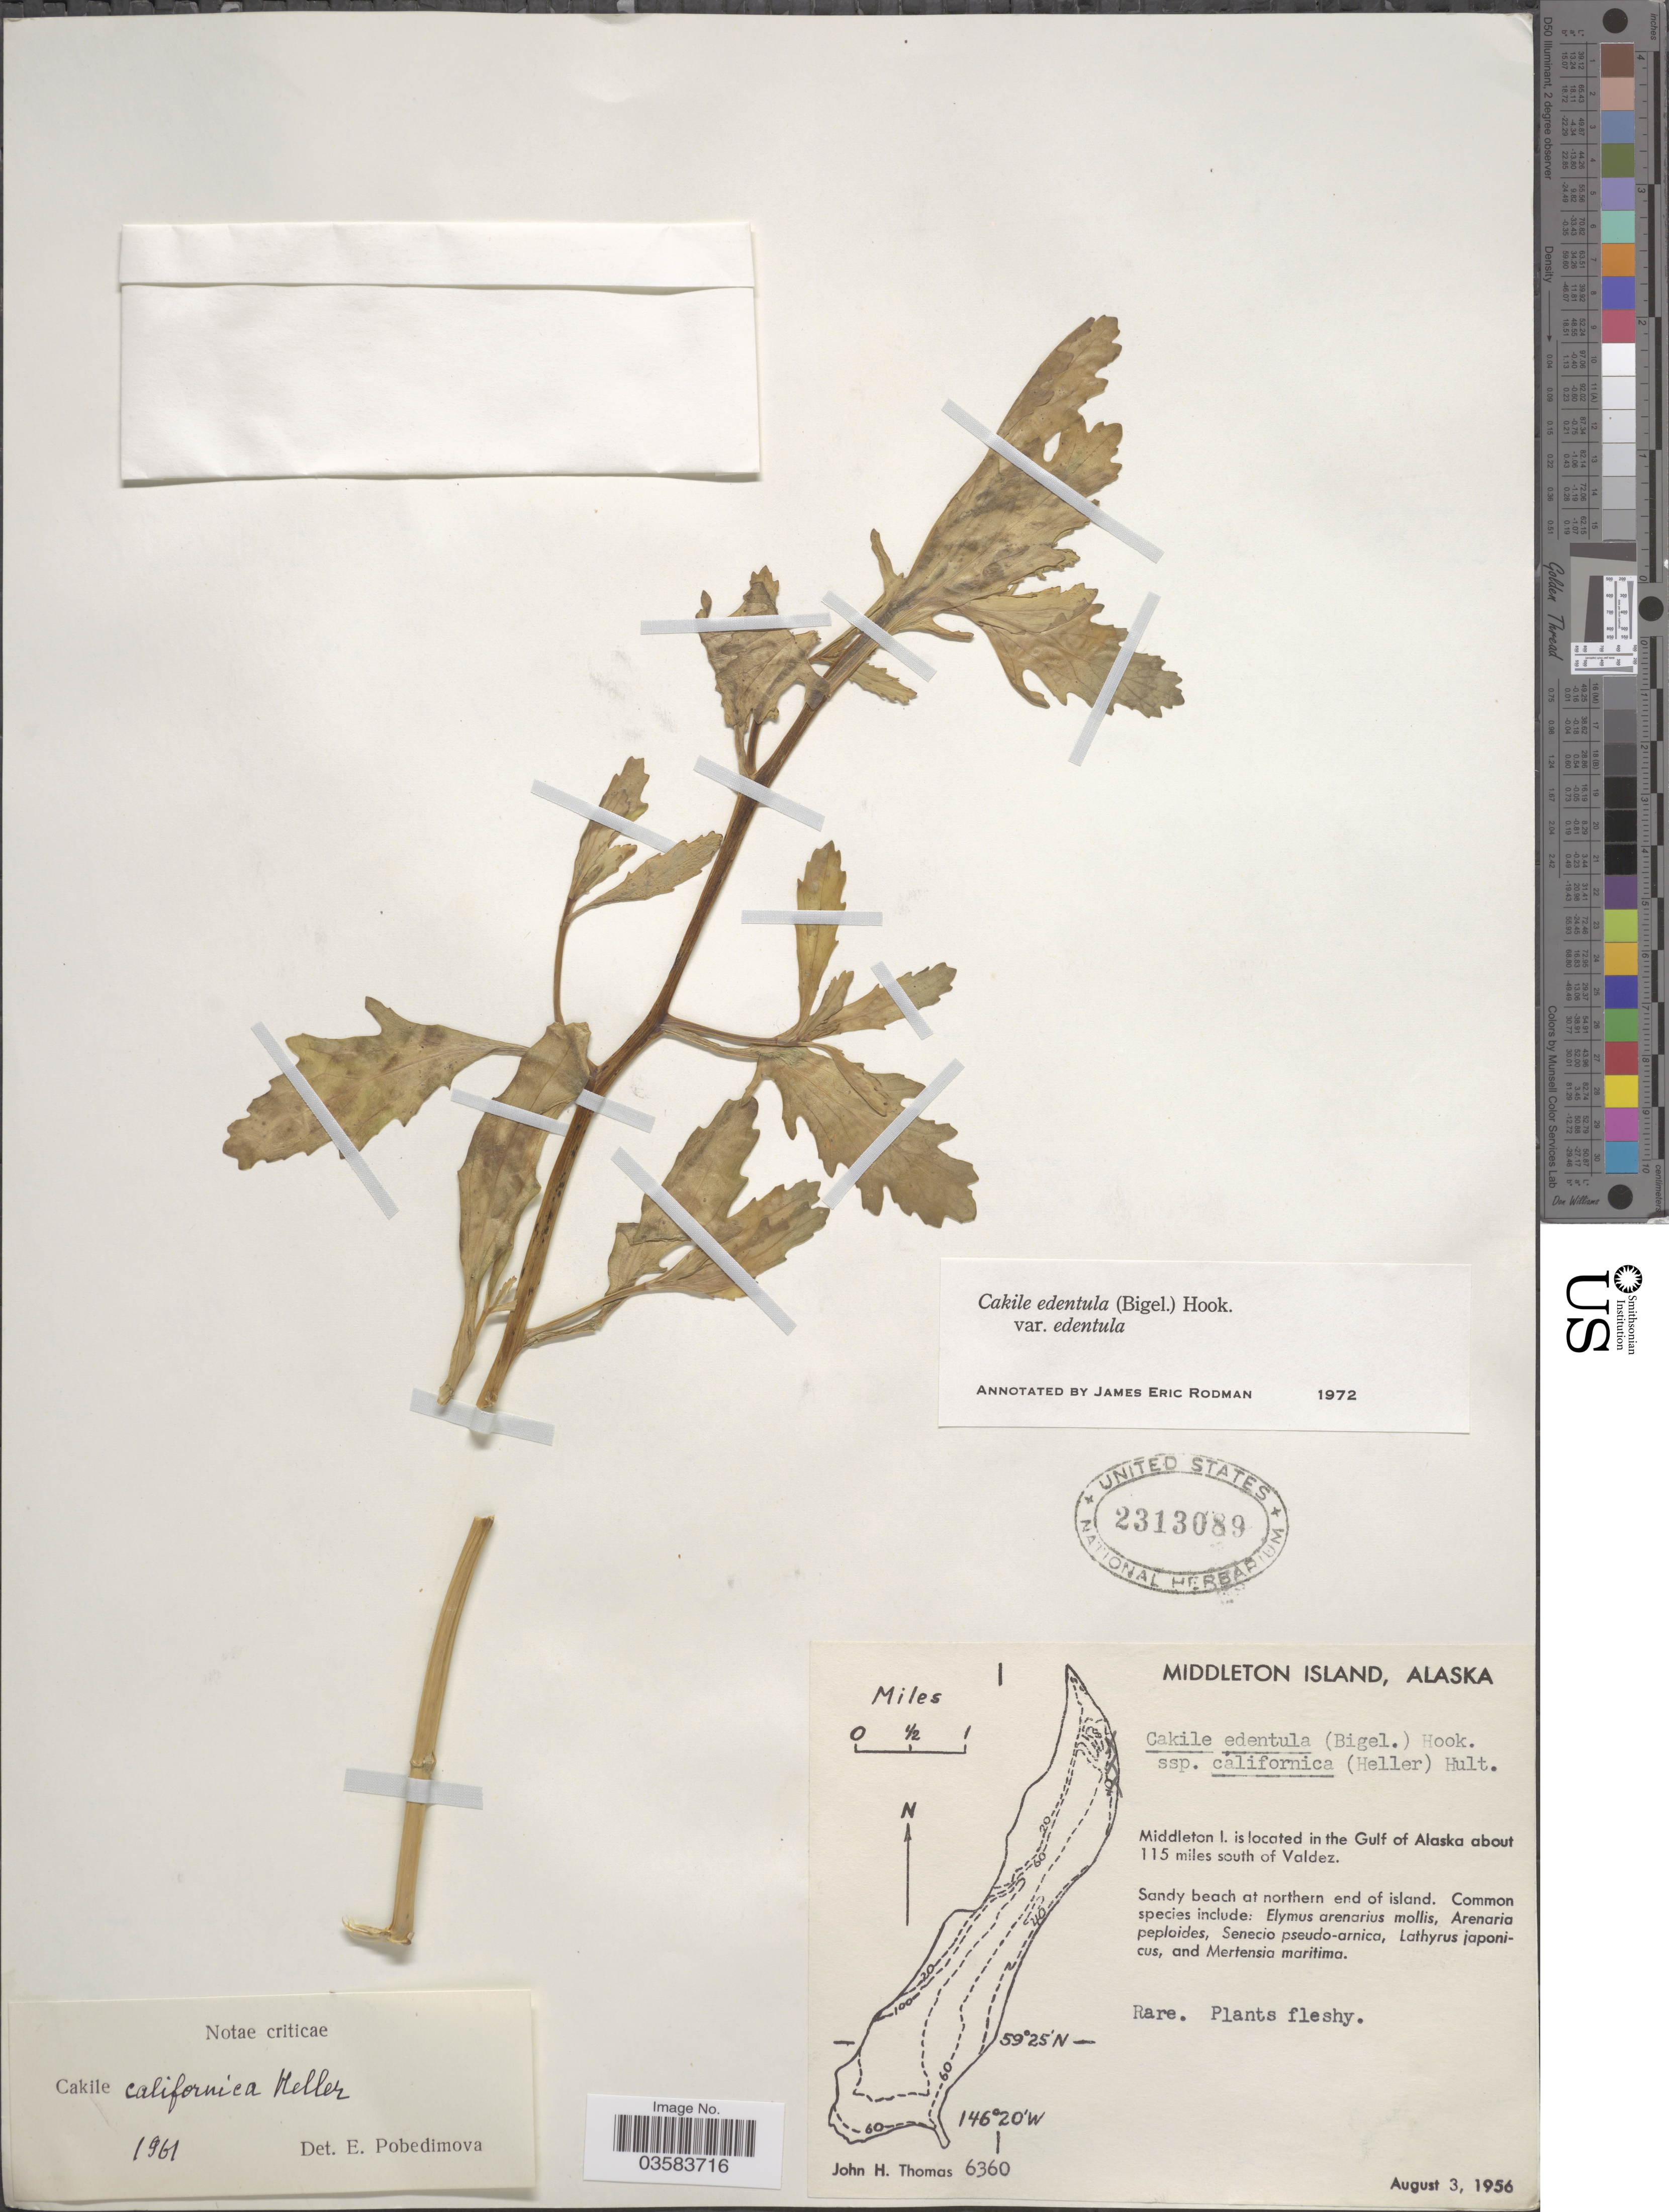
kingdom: Plantae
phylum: Tracheophyta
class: Magnoliopsida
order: Brassicales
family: Brassicaceae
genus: Cakile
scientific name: Cakile edentula var. edentula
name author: (Bigelow) Hook.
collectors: J. H. Thomas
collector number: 6360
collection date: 1956-08-03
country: United States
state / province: Alaska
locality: Middleton Island. Middleton I. is located in the Gulf of Alaska about 115 miles south of Valdez.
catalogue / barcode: US 2313089